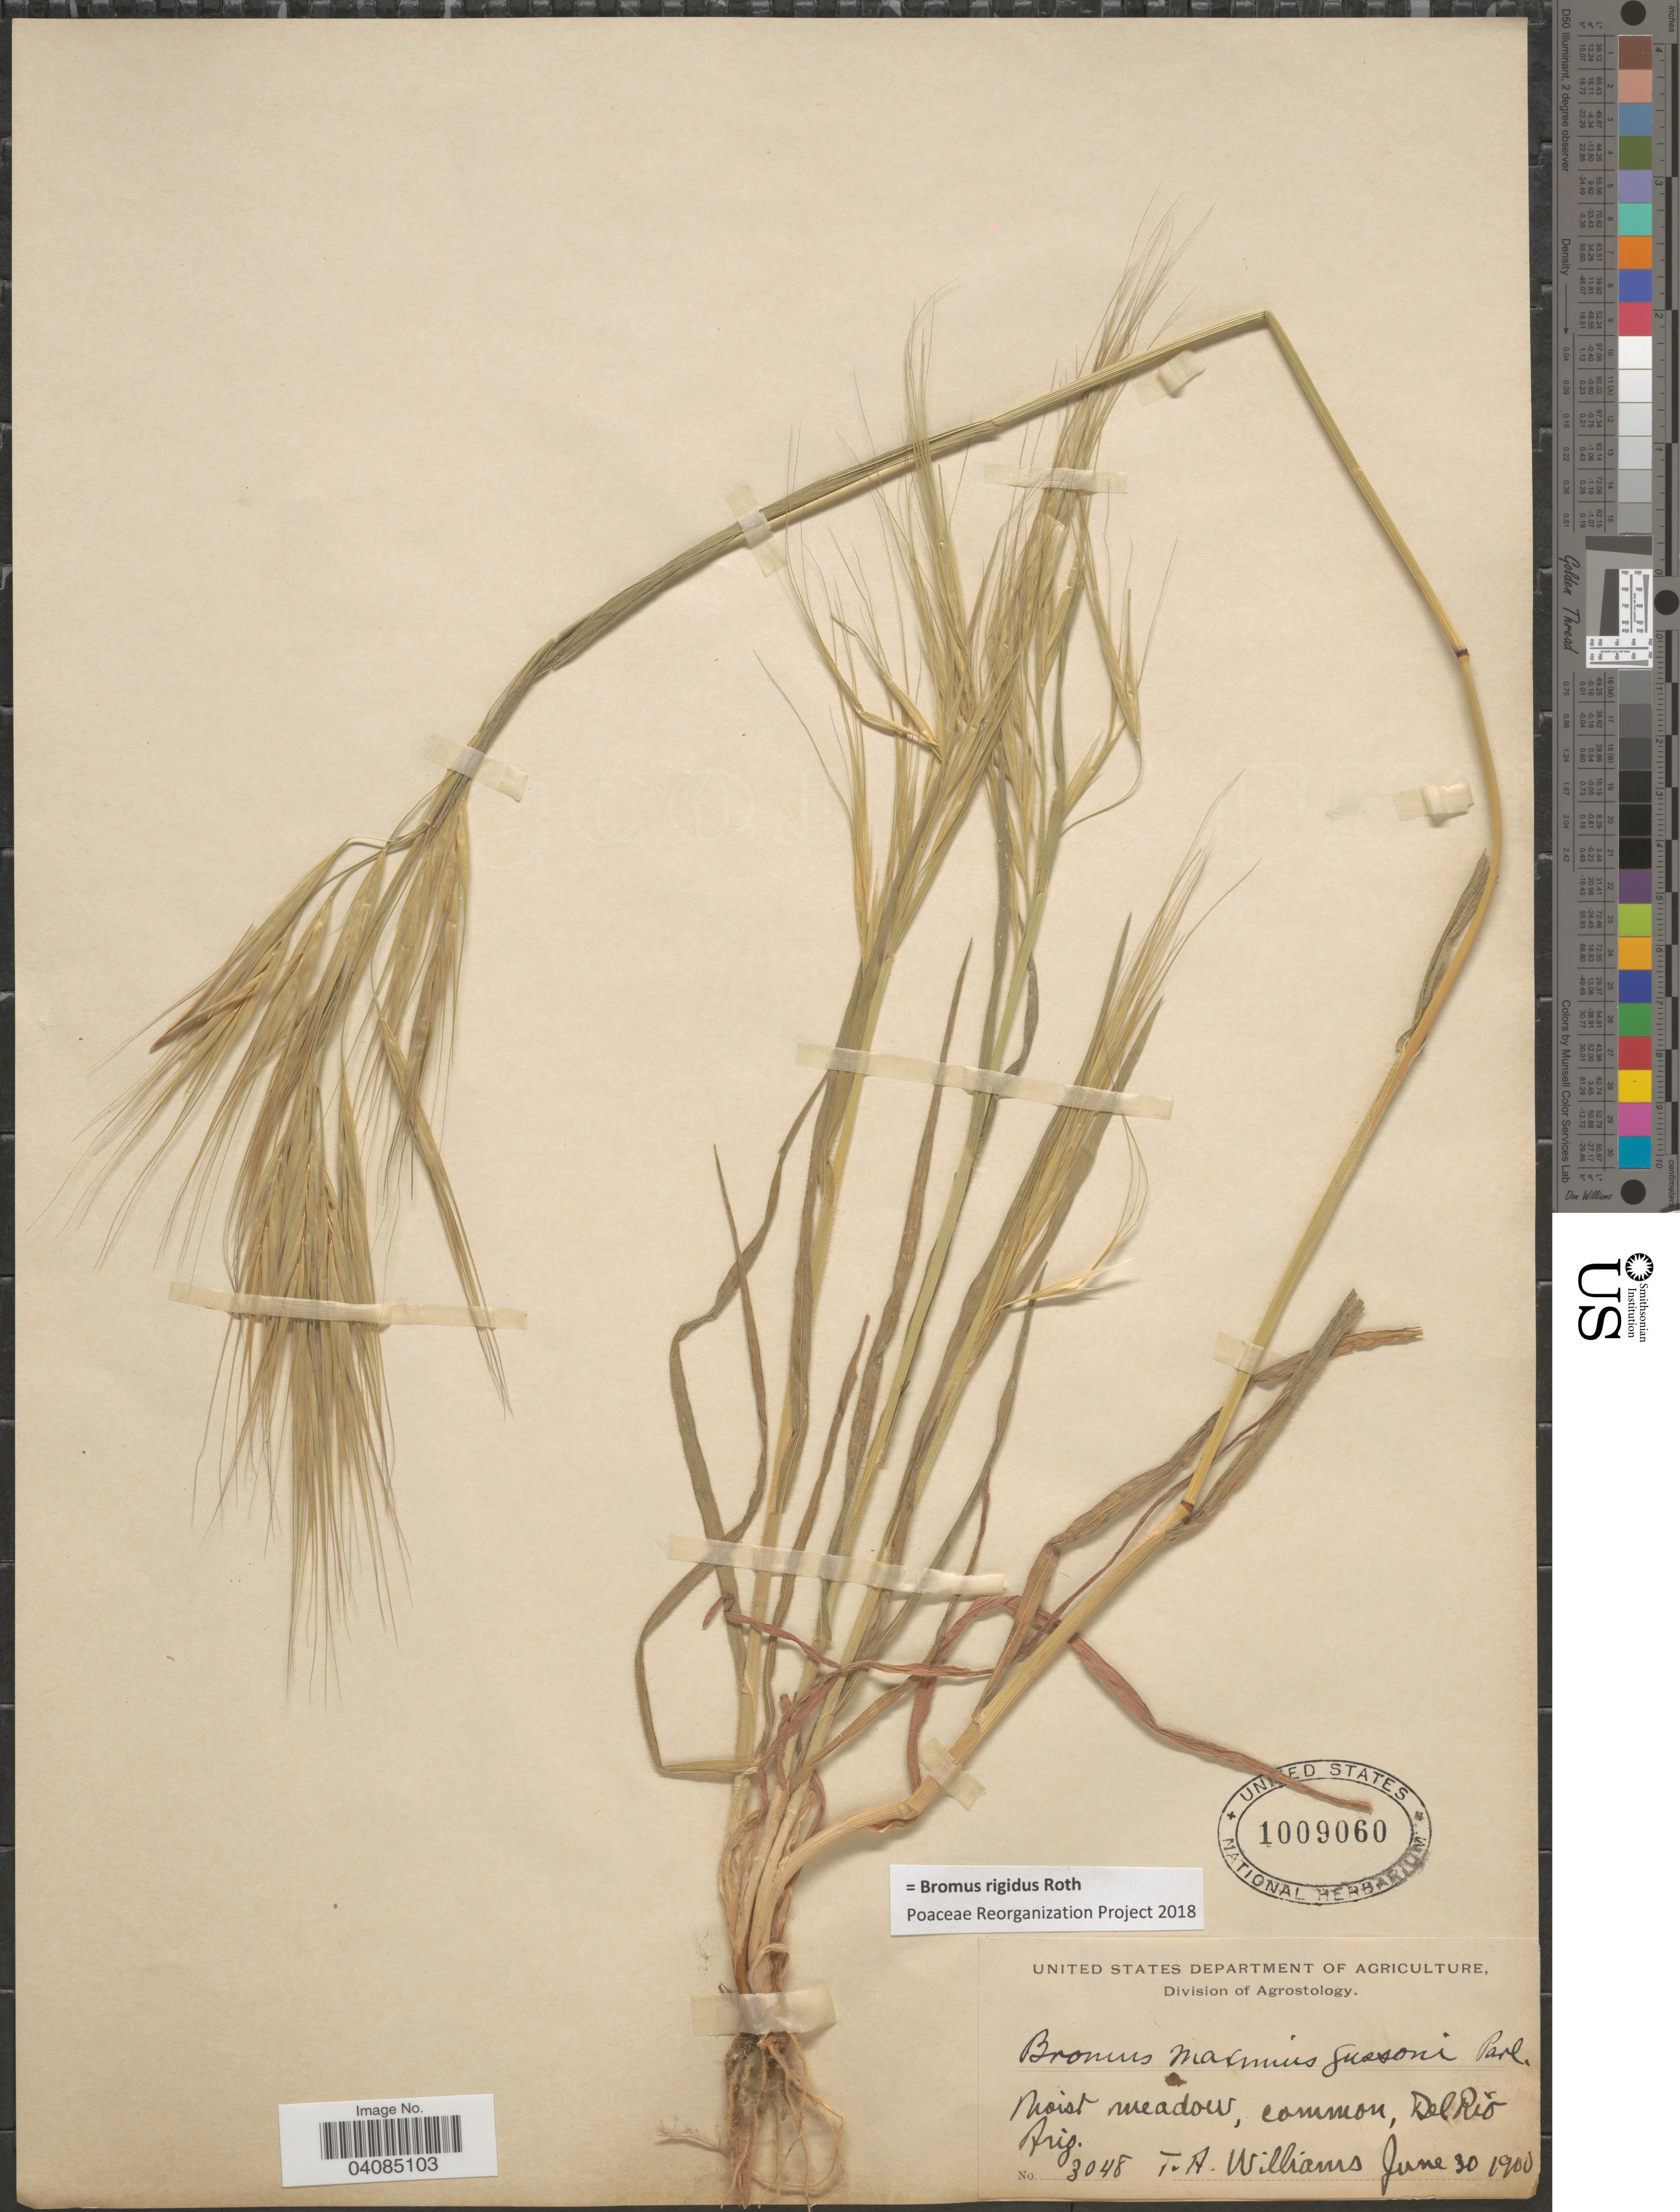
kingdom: Plantae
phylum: Tracheophyta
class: Liliopsida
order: Poales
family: Poaceae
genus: Bromus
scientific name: Bromus rigidus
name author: Roth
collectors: T. Williams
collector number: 3048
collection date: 1900-06-30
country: United States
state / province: Arizona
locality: Moist meadow, common, Del Rio.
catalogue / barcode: US 1009060